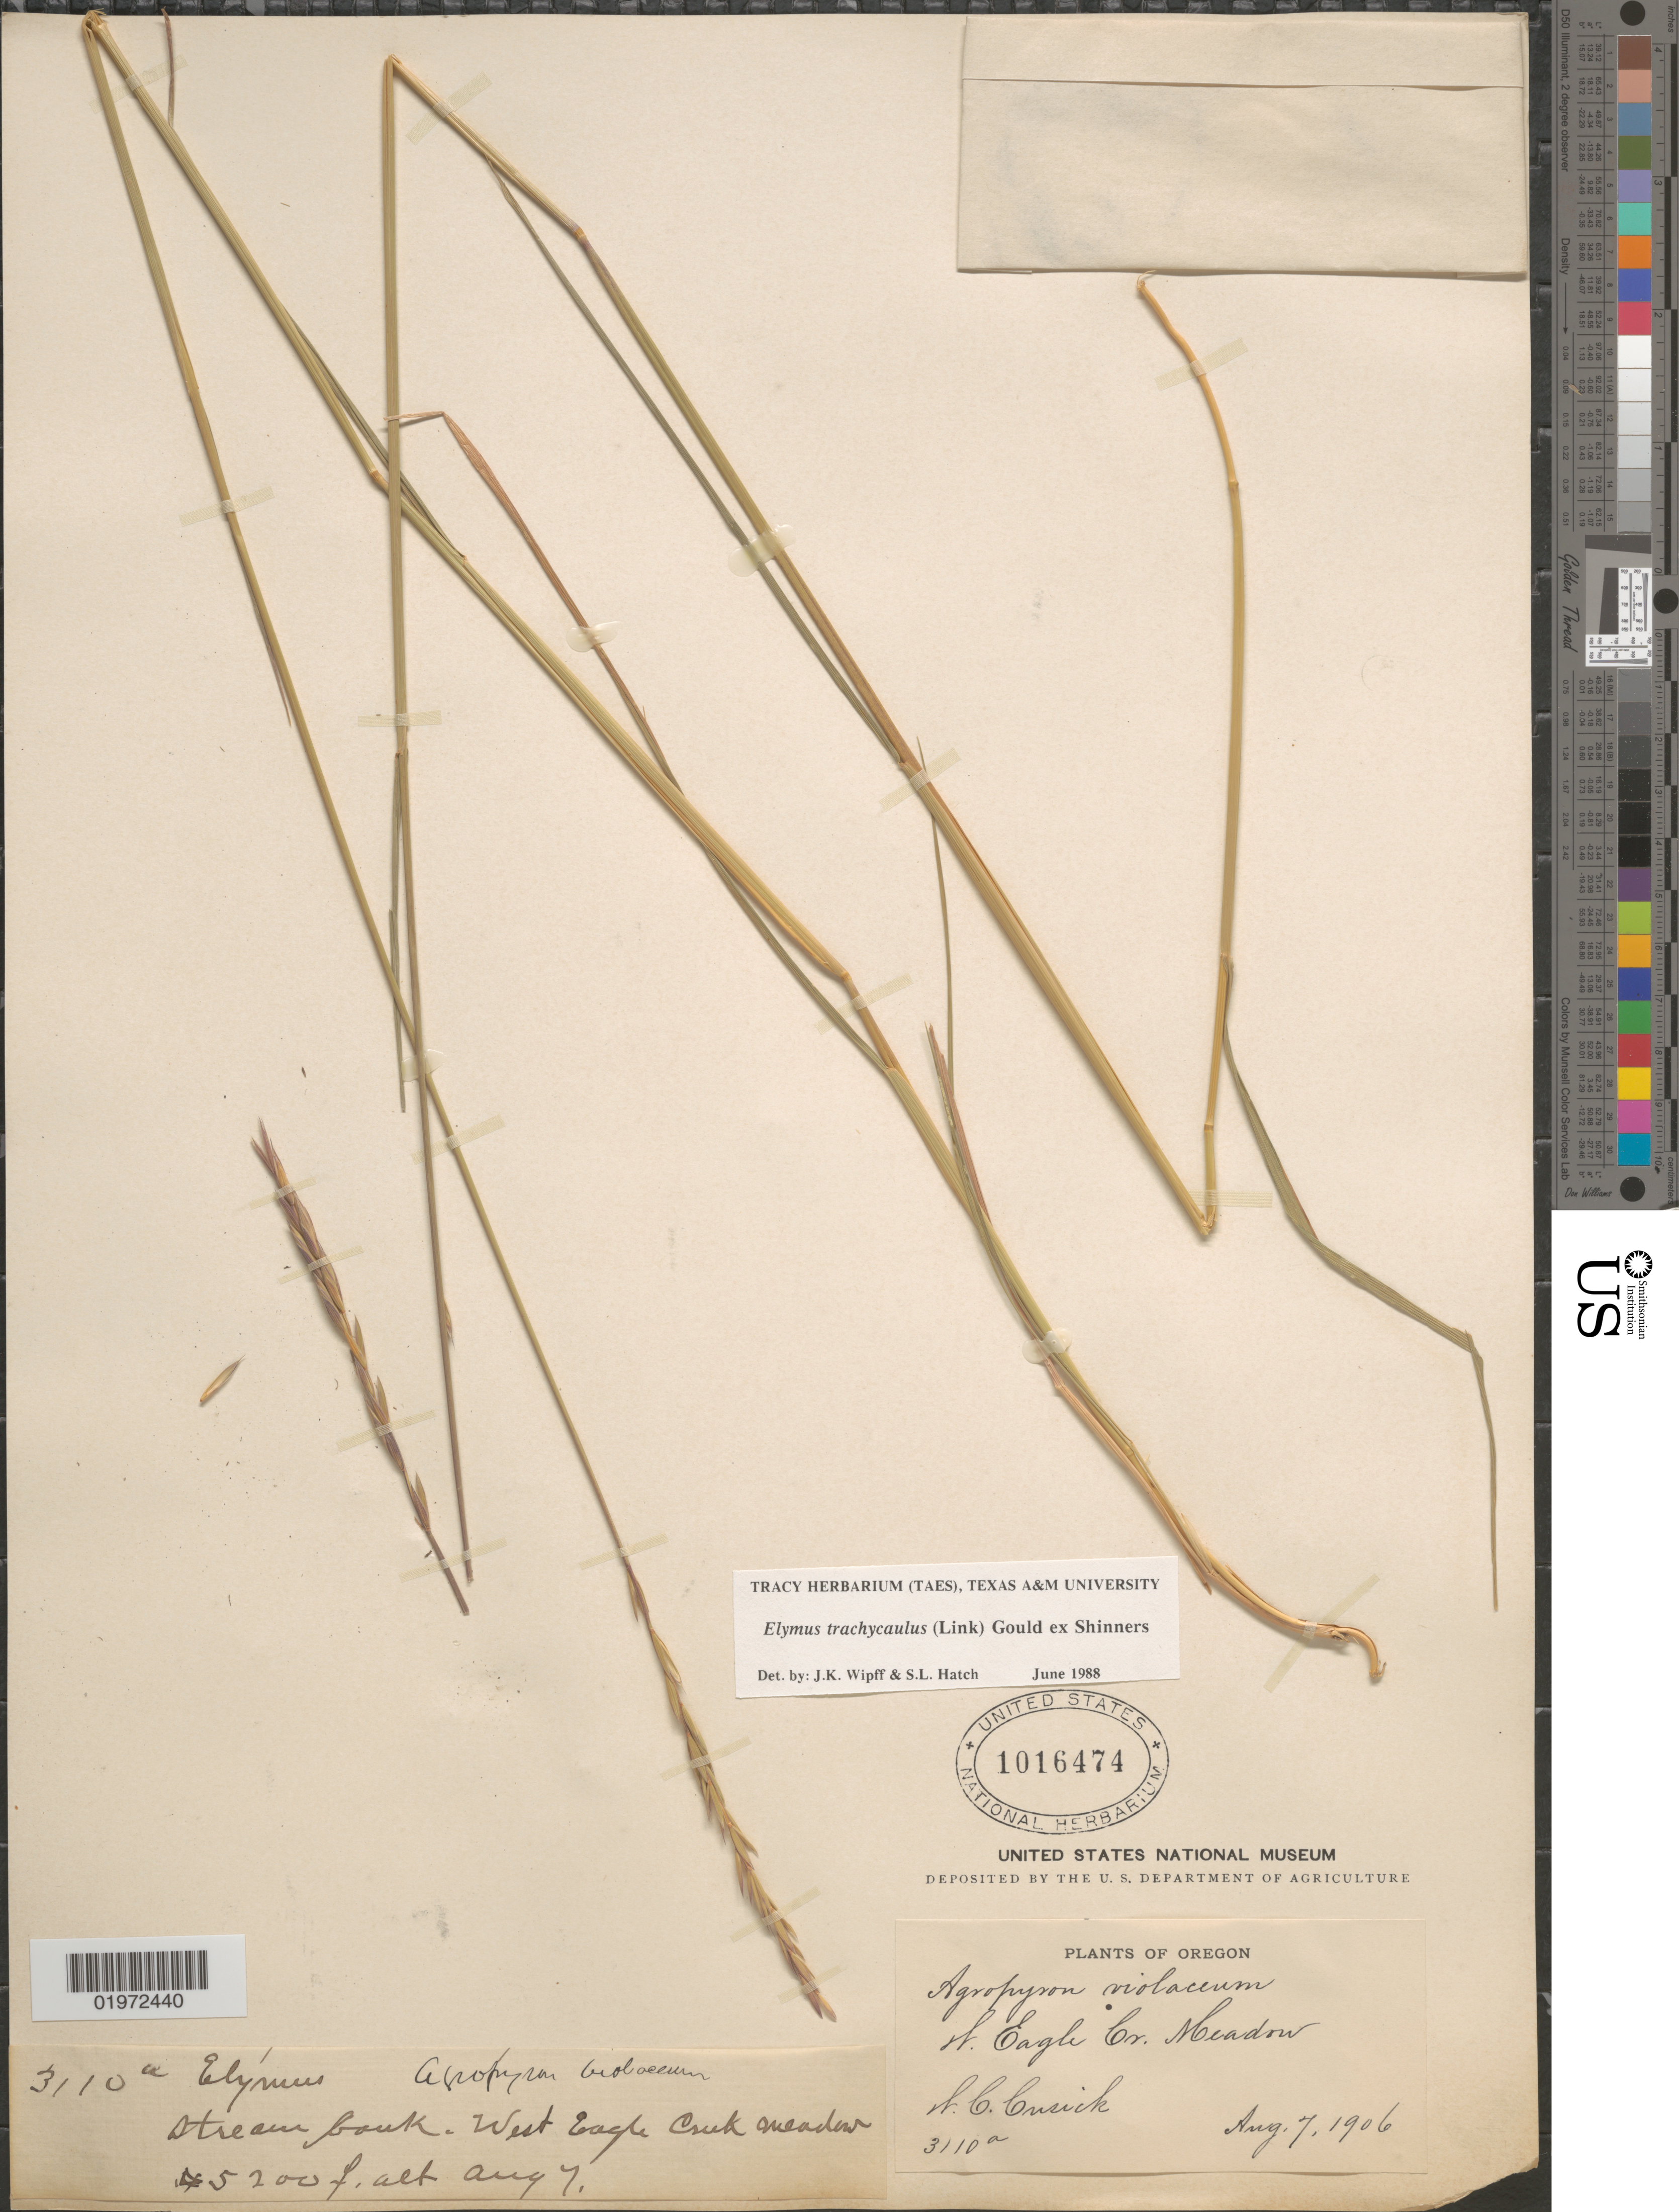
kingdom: Plantae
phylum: Tracheophyta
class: Liliopsida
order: Poales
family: Poaceae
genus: Elymus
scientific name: Elymus trachycaulus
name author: (Link) Gould ex Shinners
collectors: W. C. Cusick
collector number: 3110a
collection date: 1906-08-07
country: United States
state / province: Oregon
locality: West Eagle Creek Meadow. Stream bank.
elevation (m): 1585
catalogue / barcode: US 1016474